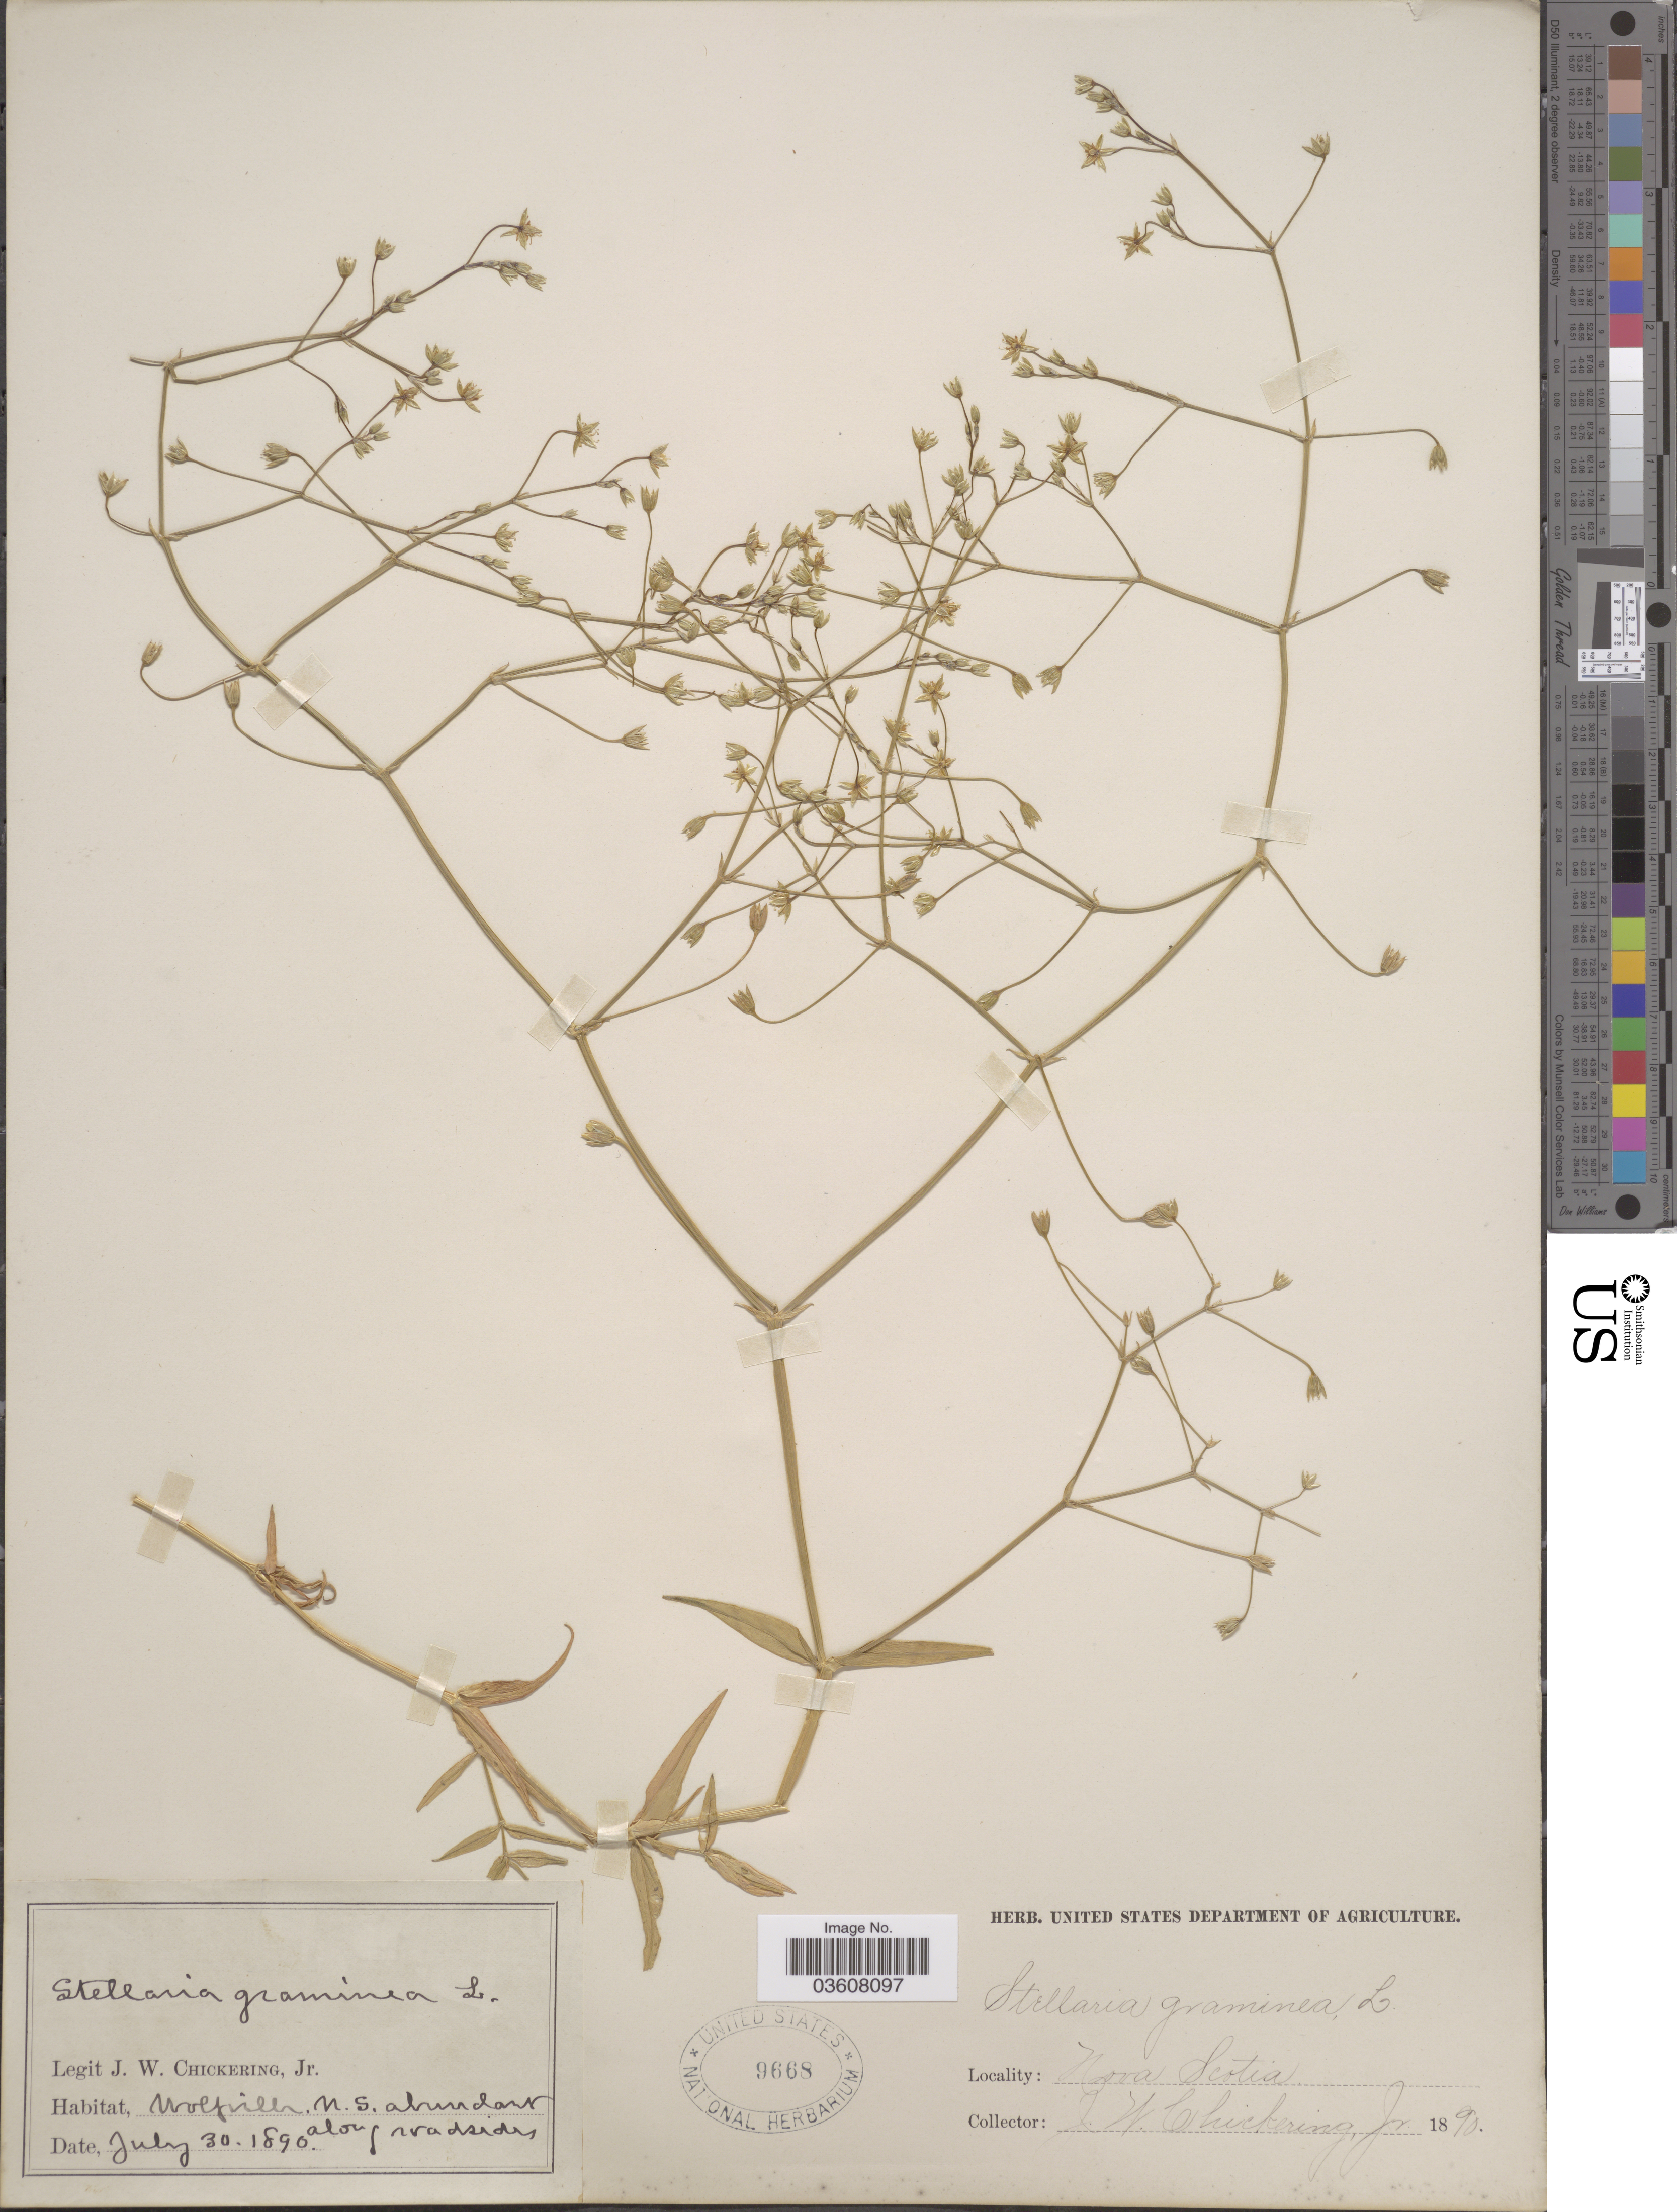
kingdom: Plantae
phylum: Tracheophyta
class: Magnoliopsida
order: Caryophyllales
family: Caryophyllaceae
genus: Stellaria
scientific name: Stellaria graminea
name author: L.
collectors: J. W. Chickering Jr.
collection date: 1890-07-30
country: Canada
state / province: Nova Scotia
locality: Wolfville. Along roadsides.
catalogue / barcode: US 9668